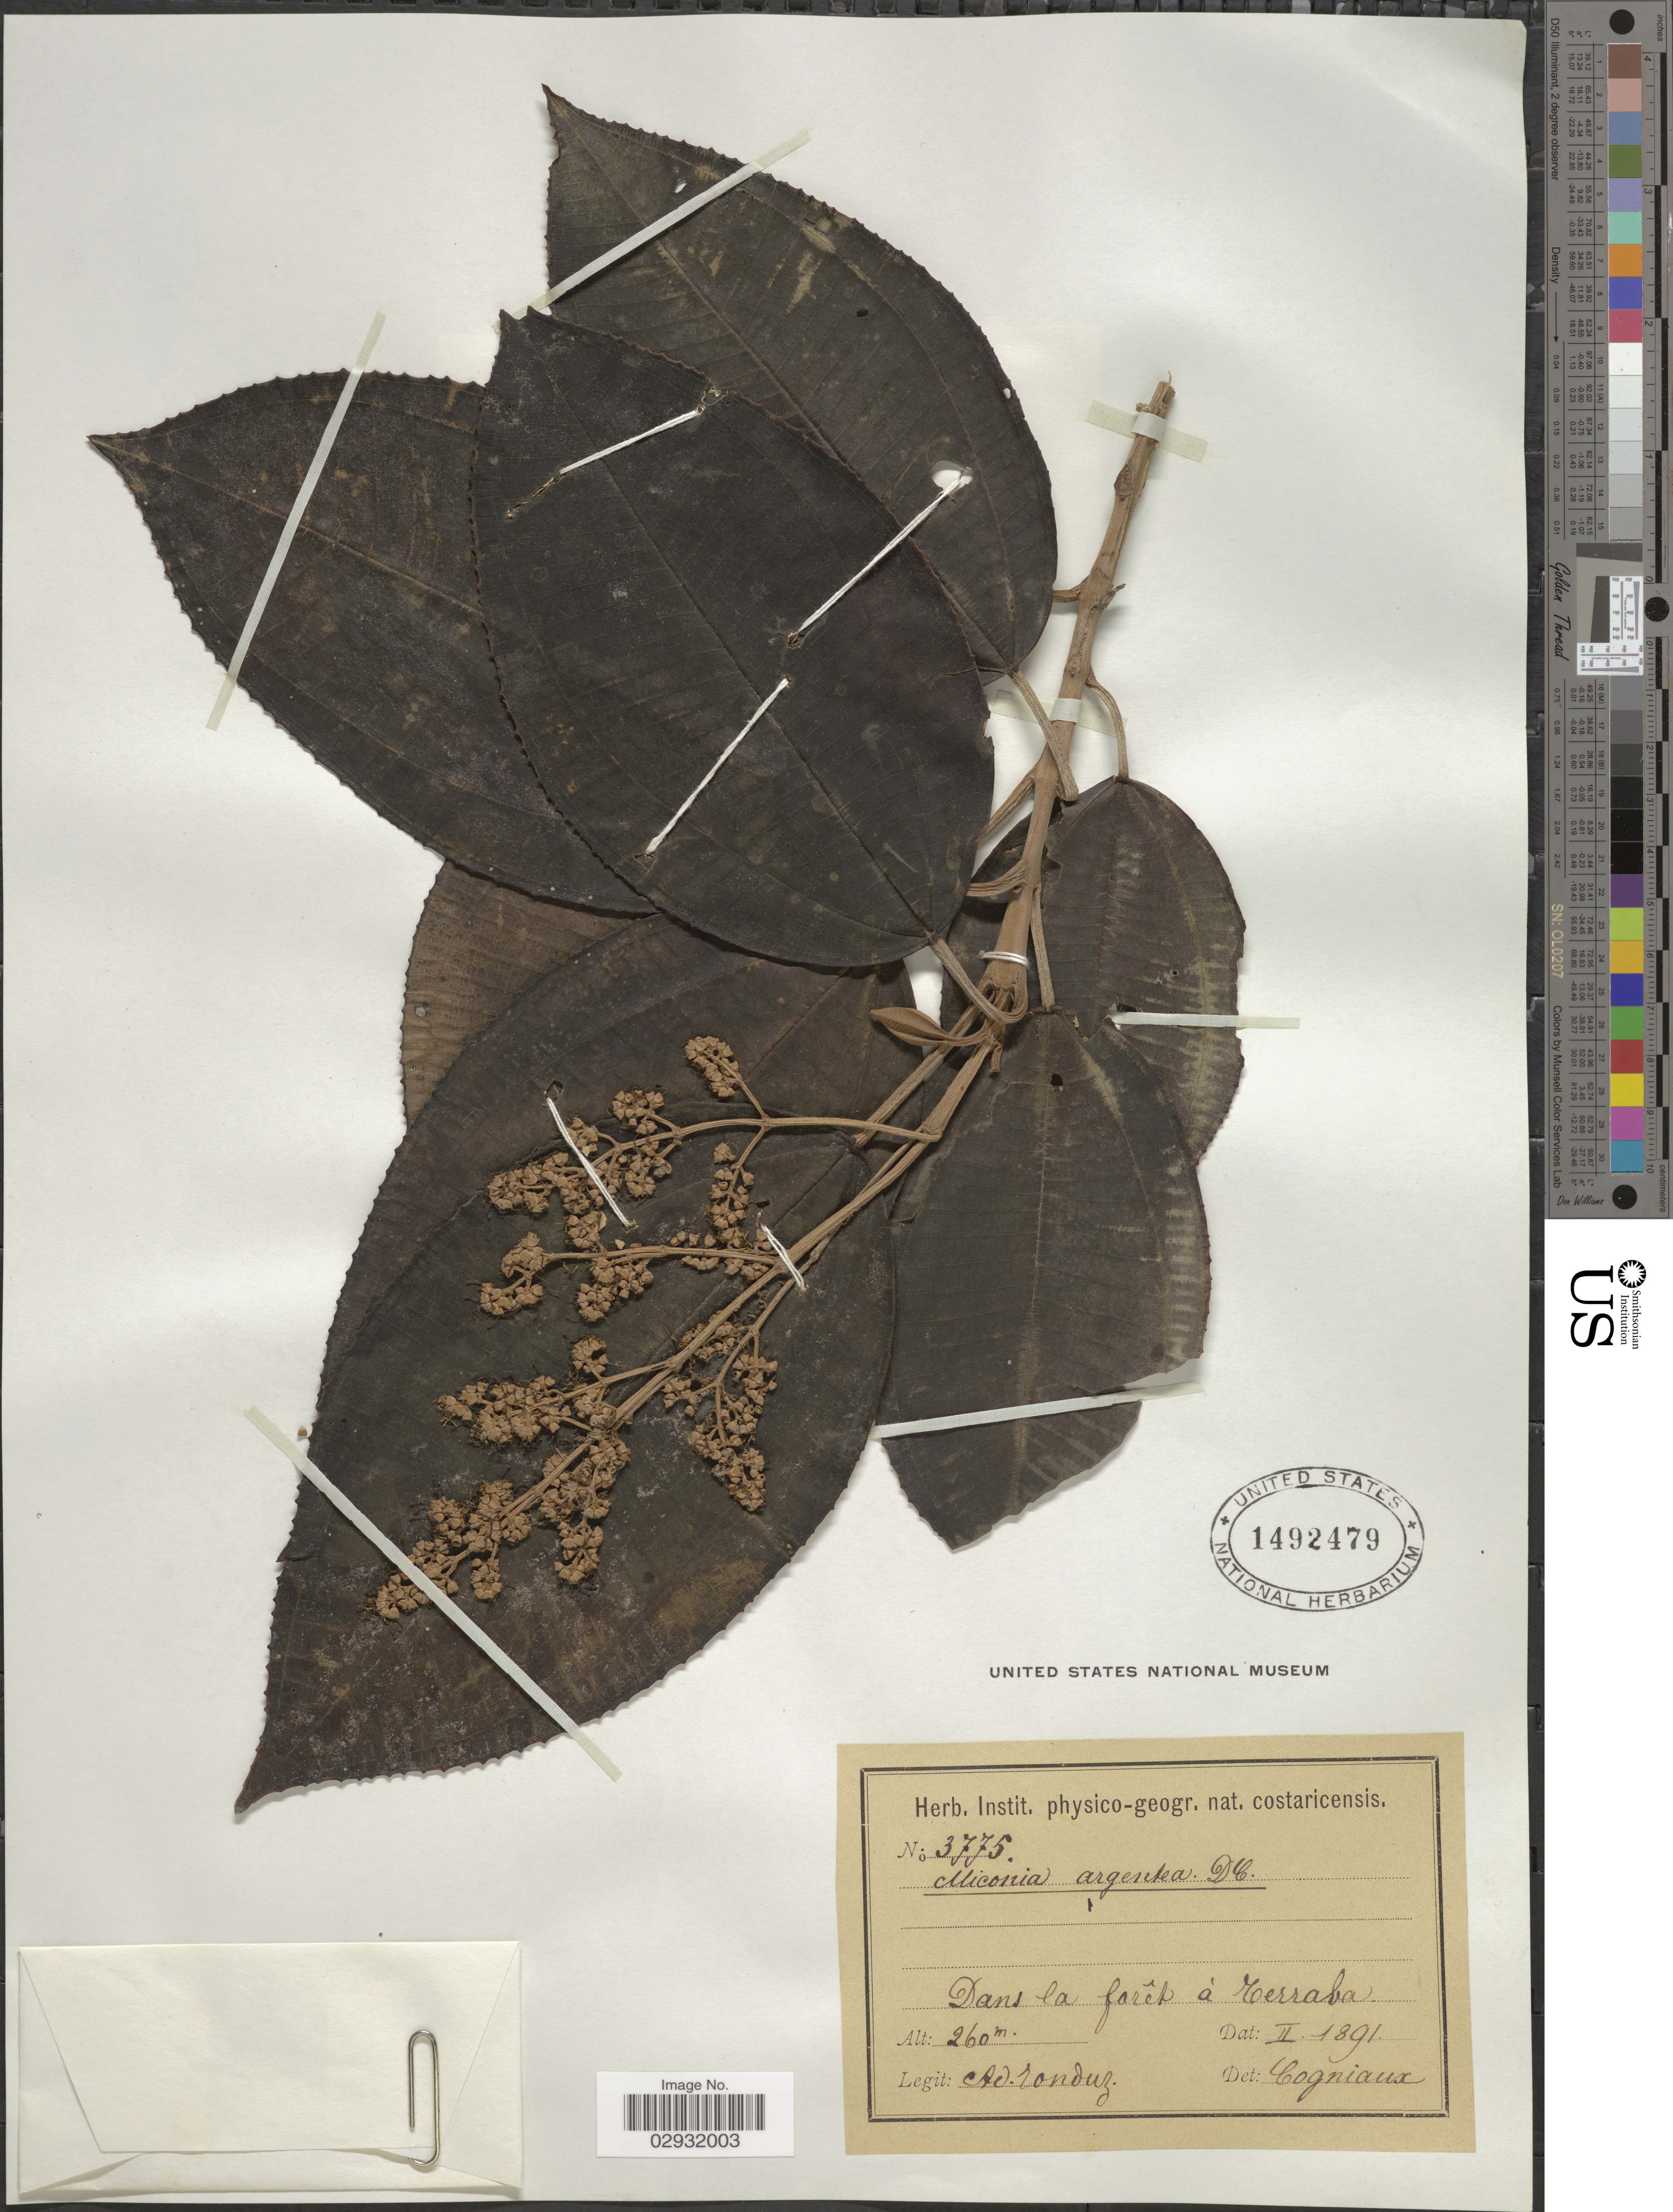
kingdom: Plantae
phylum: Tracheophyta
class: Magnoliopsida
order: Myrtales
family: Melastomataceae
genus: Miconia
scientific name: Miconia argentea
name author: (Sw.) DC.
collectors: A. Tonduz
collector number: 3775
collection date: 1891-02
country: Costa Rica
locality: Dans la forêt à Terraba.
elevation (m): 260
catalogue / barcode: US 1492479